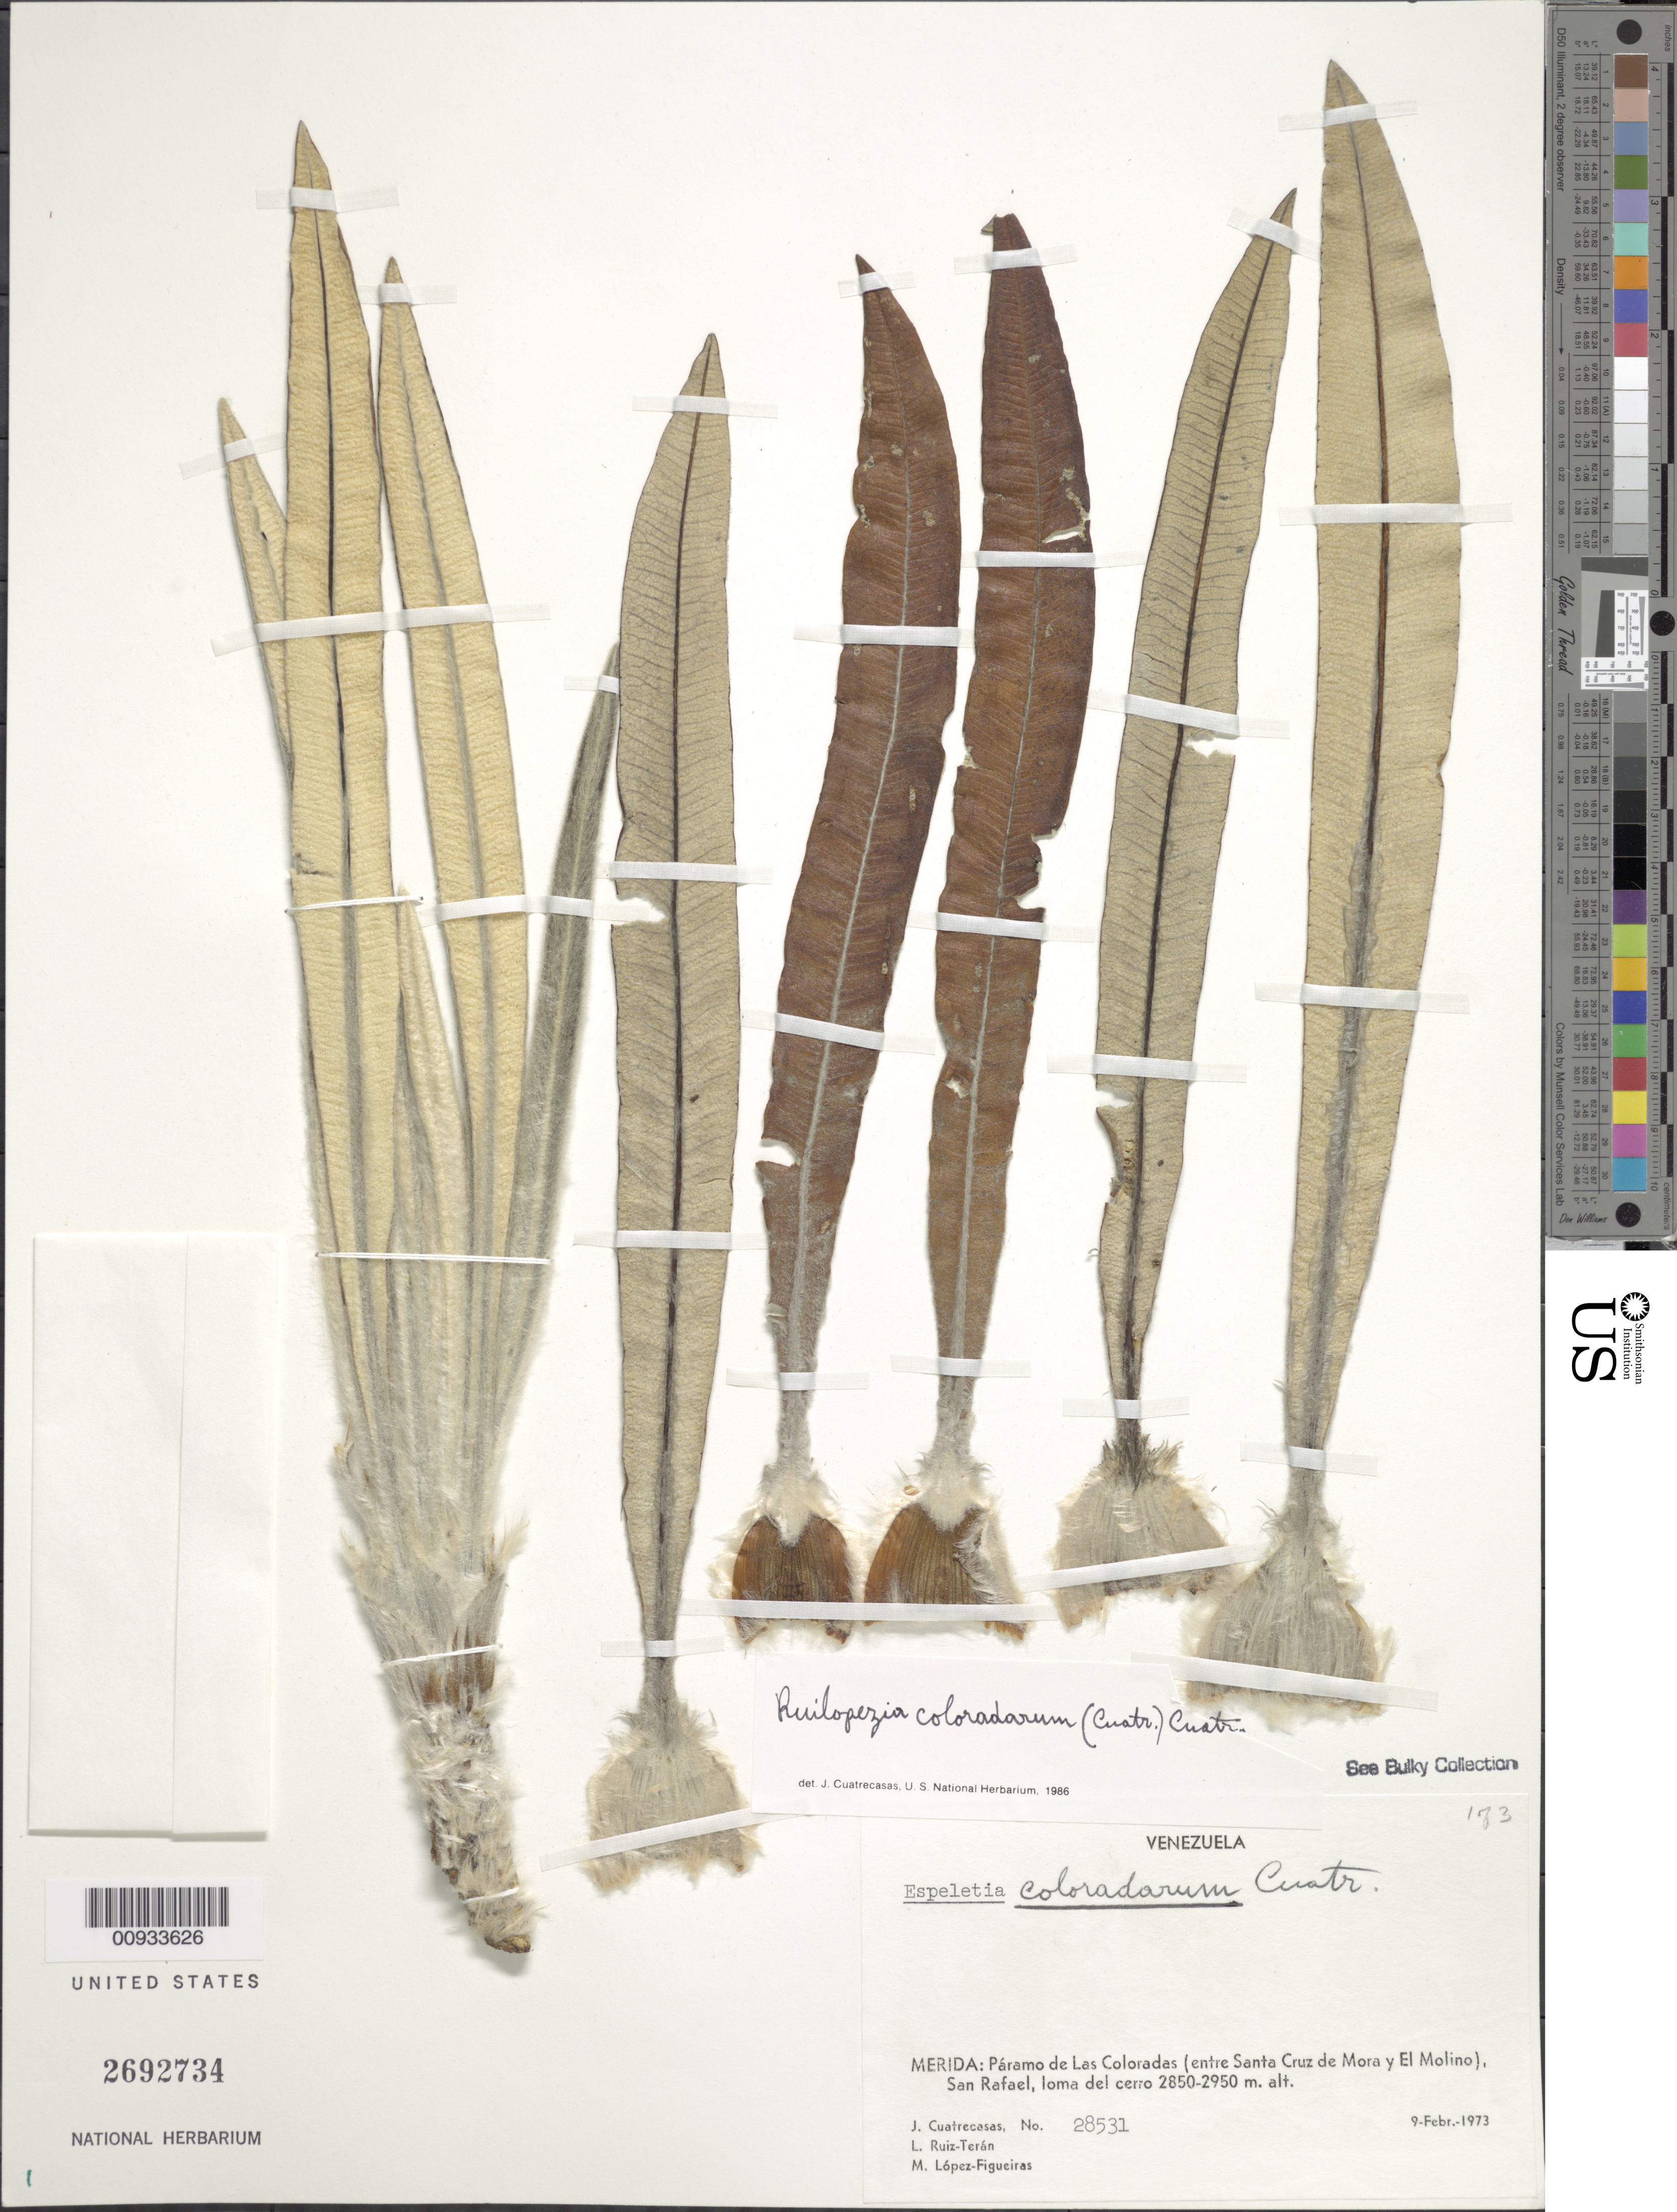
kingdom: Plantae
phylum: Tracheophyta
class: Magnoliopsida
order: Asterales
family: Asteraceae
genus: Ruilopezia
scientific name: Ruilopezia coloradarum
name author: (Cuatrec.) Cuatrec.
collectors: J. Cuatrecasas, L. E. Ruíz-Terán & M. López Figueiras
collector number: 28531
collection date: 1973-02-09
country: Venezuela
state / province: Mérida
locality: Paramo de Las Coloradas (entre Santa Cruz de Mora y El Molino), San Rafael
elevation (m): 2850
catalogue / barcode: US 2692734